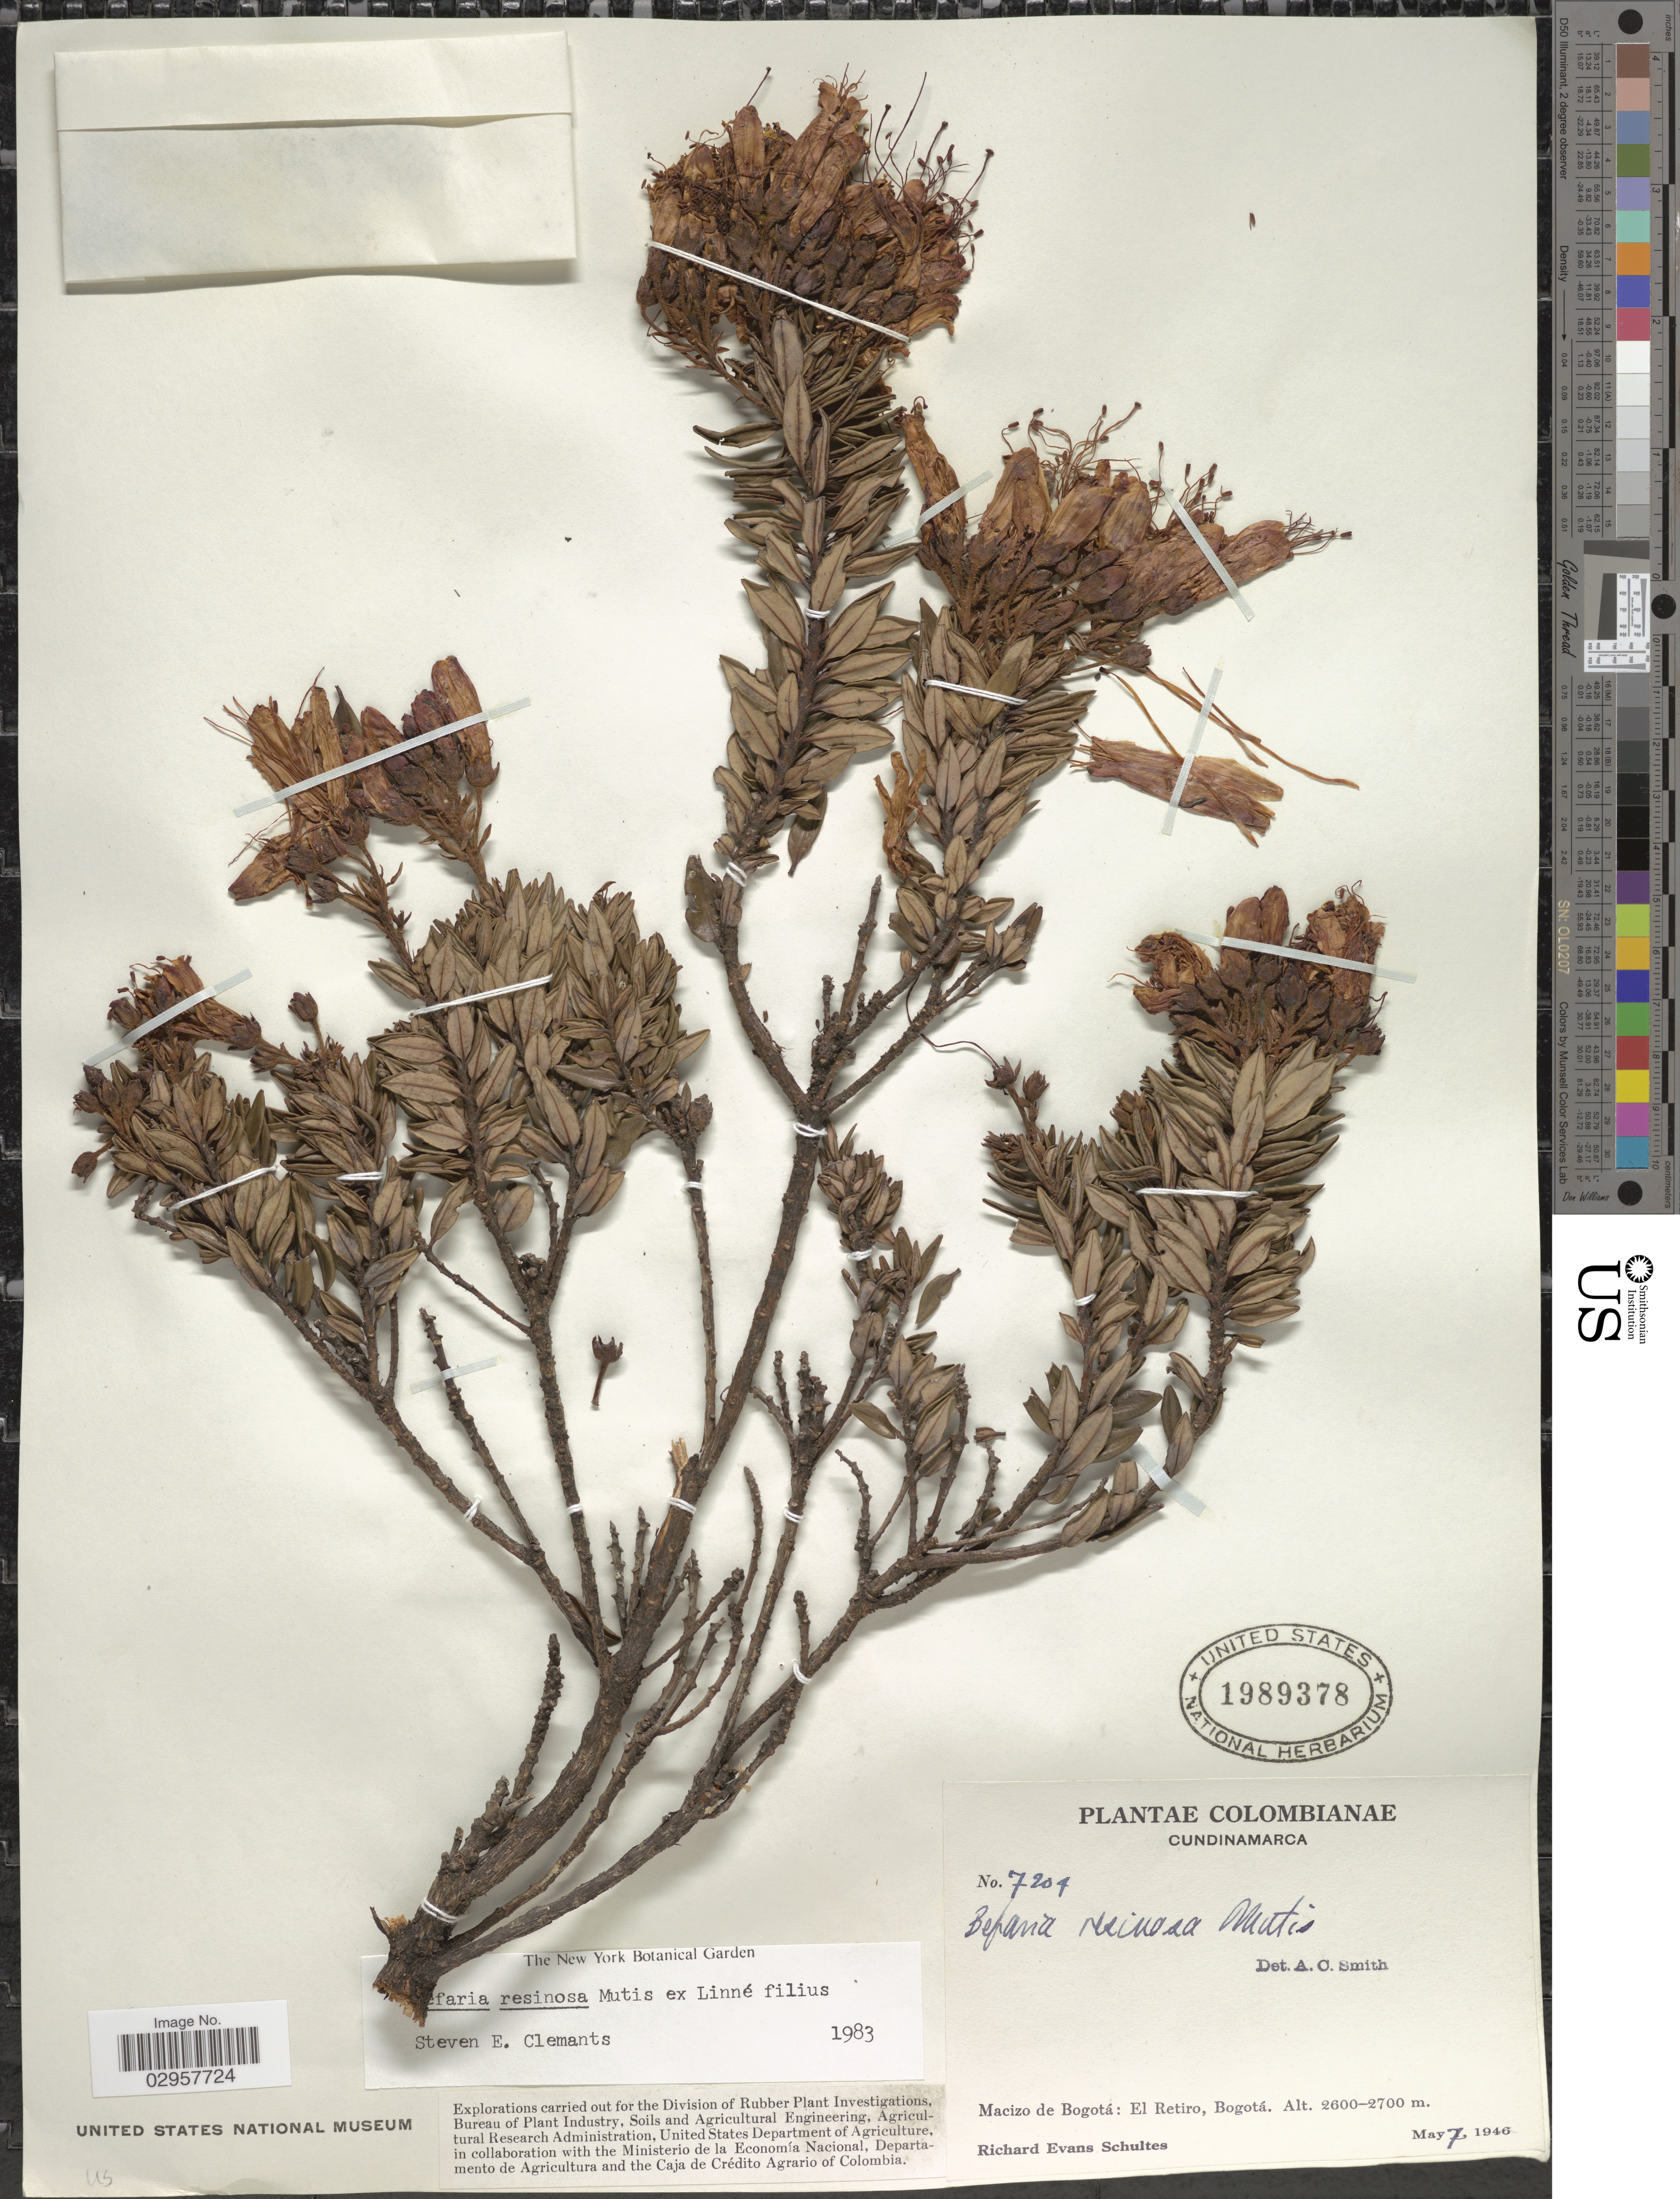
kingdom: Plantae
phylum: Tracheophyta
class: Magnoliopsida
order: Ericales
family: Ericaceae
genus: Befaria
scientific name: Befaria resinosa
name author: Mutis ex L. f.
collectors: R. E. Schultes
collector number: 7204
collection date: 1946-05-07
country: Colombia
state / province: Bogota D.C.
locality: Macizo de Bogotá: El Retiro, Bogotá.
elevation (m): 2600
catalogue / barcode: US 1989378